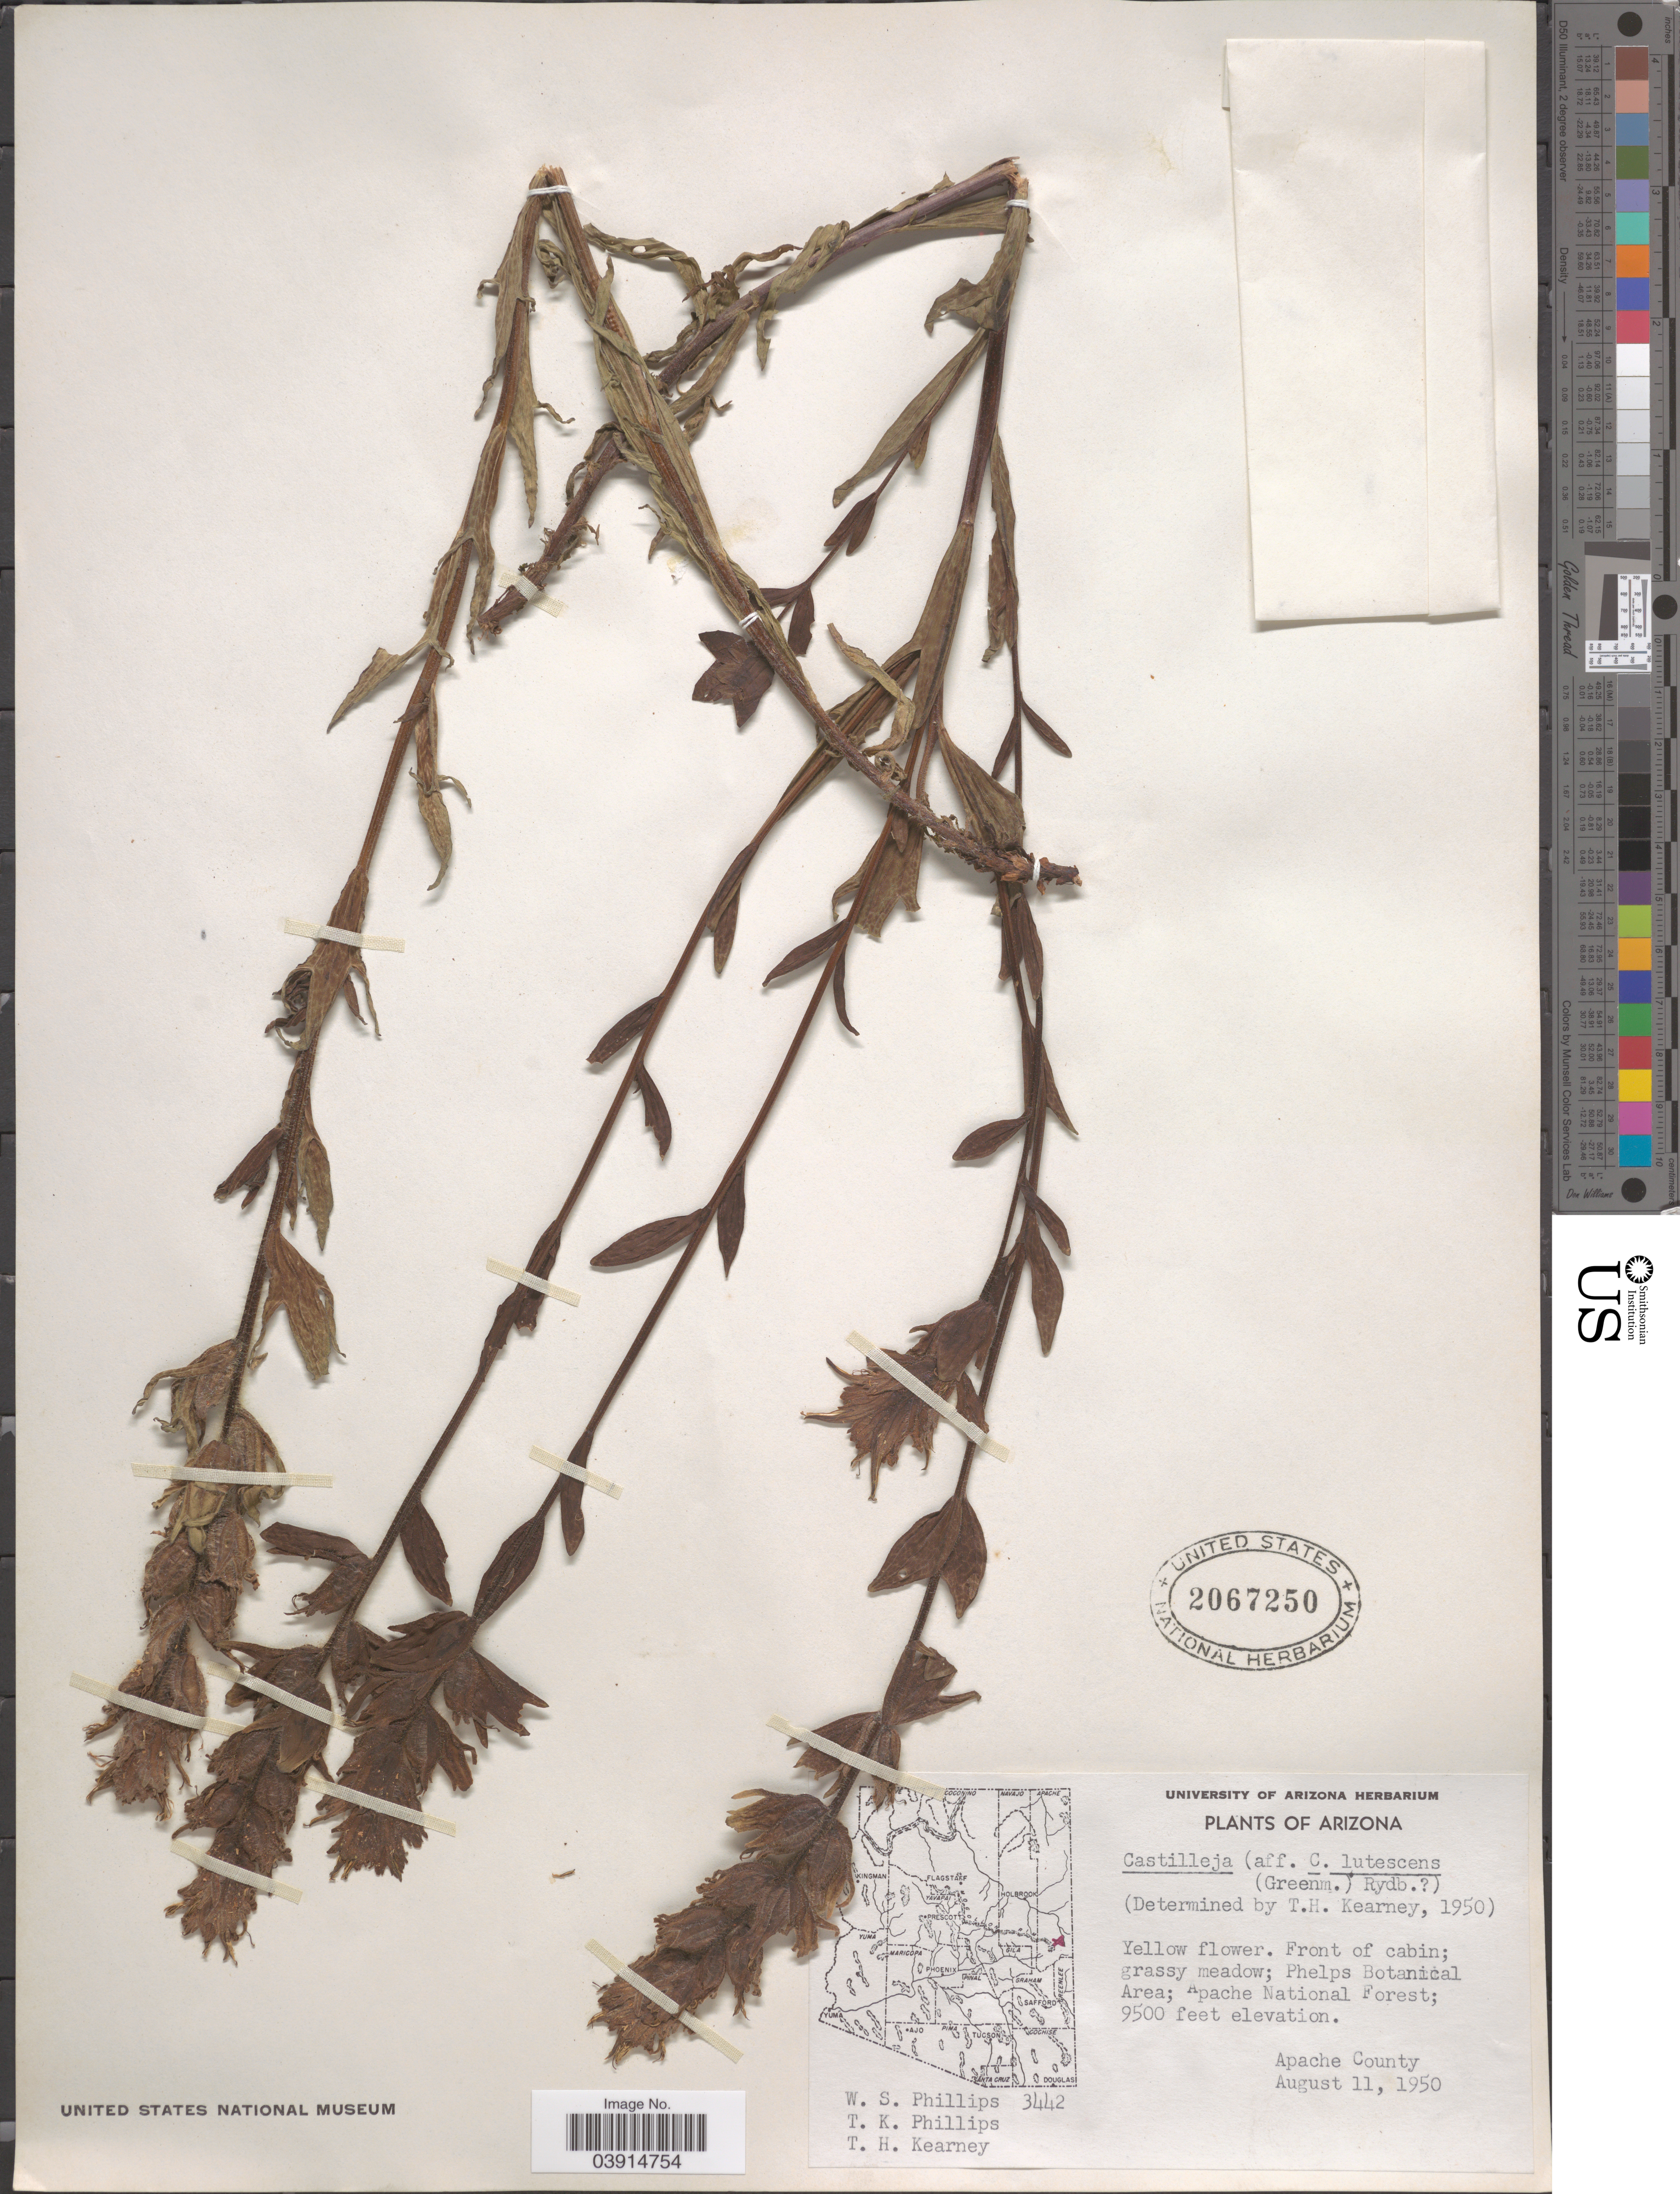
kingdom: Plantae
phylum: Tracheophyta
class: Magnoliopsida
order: Lamiales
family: Orobanchaceae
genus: Castilleja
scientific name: Castilleja sp.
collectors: W. S. Phillips, T. Phillips & T. H. Kearney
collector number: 3442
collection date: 1950-08-11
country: United States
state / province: Arizona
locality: Phelps Botanical Area; Apache National Forest. Apache County.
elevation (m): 2896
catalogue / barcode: US 2067250